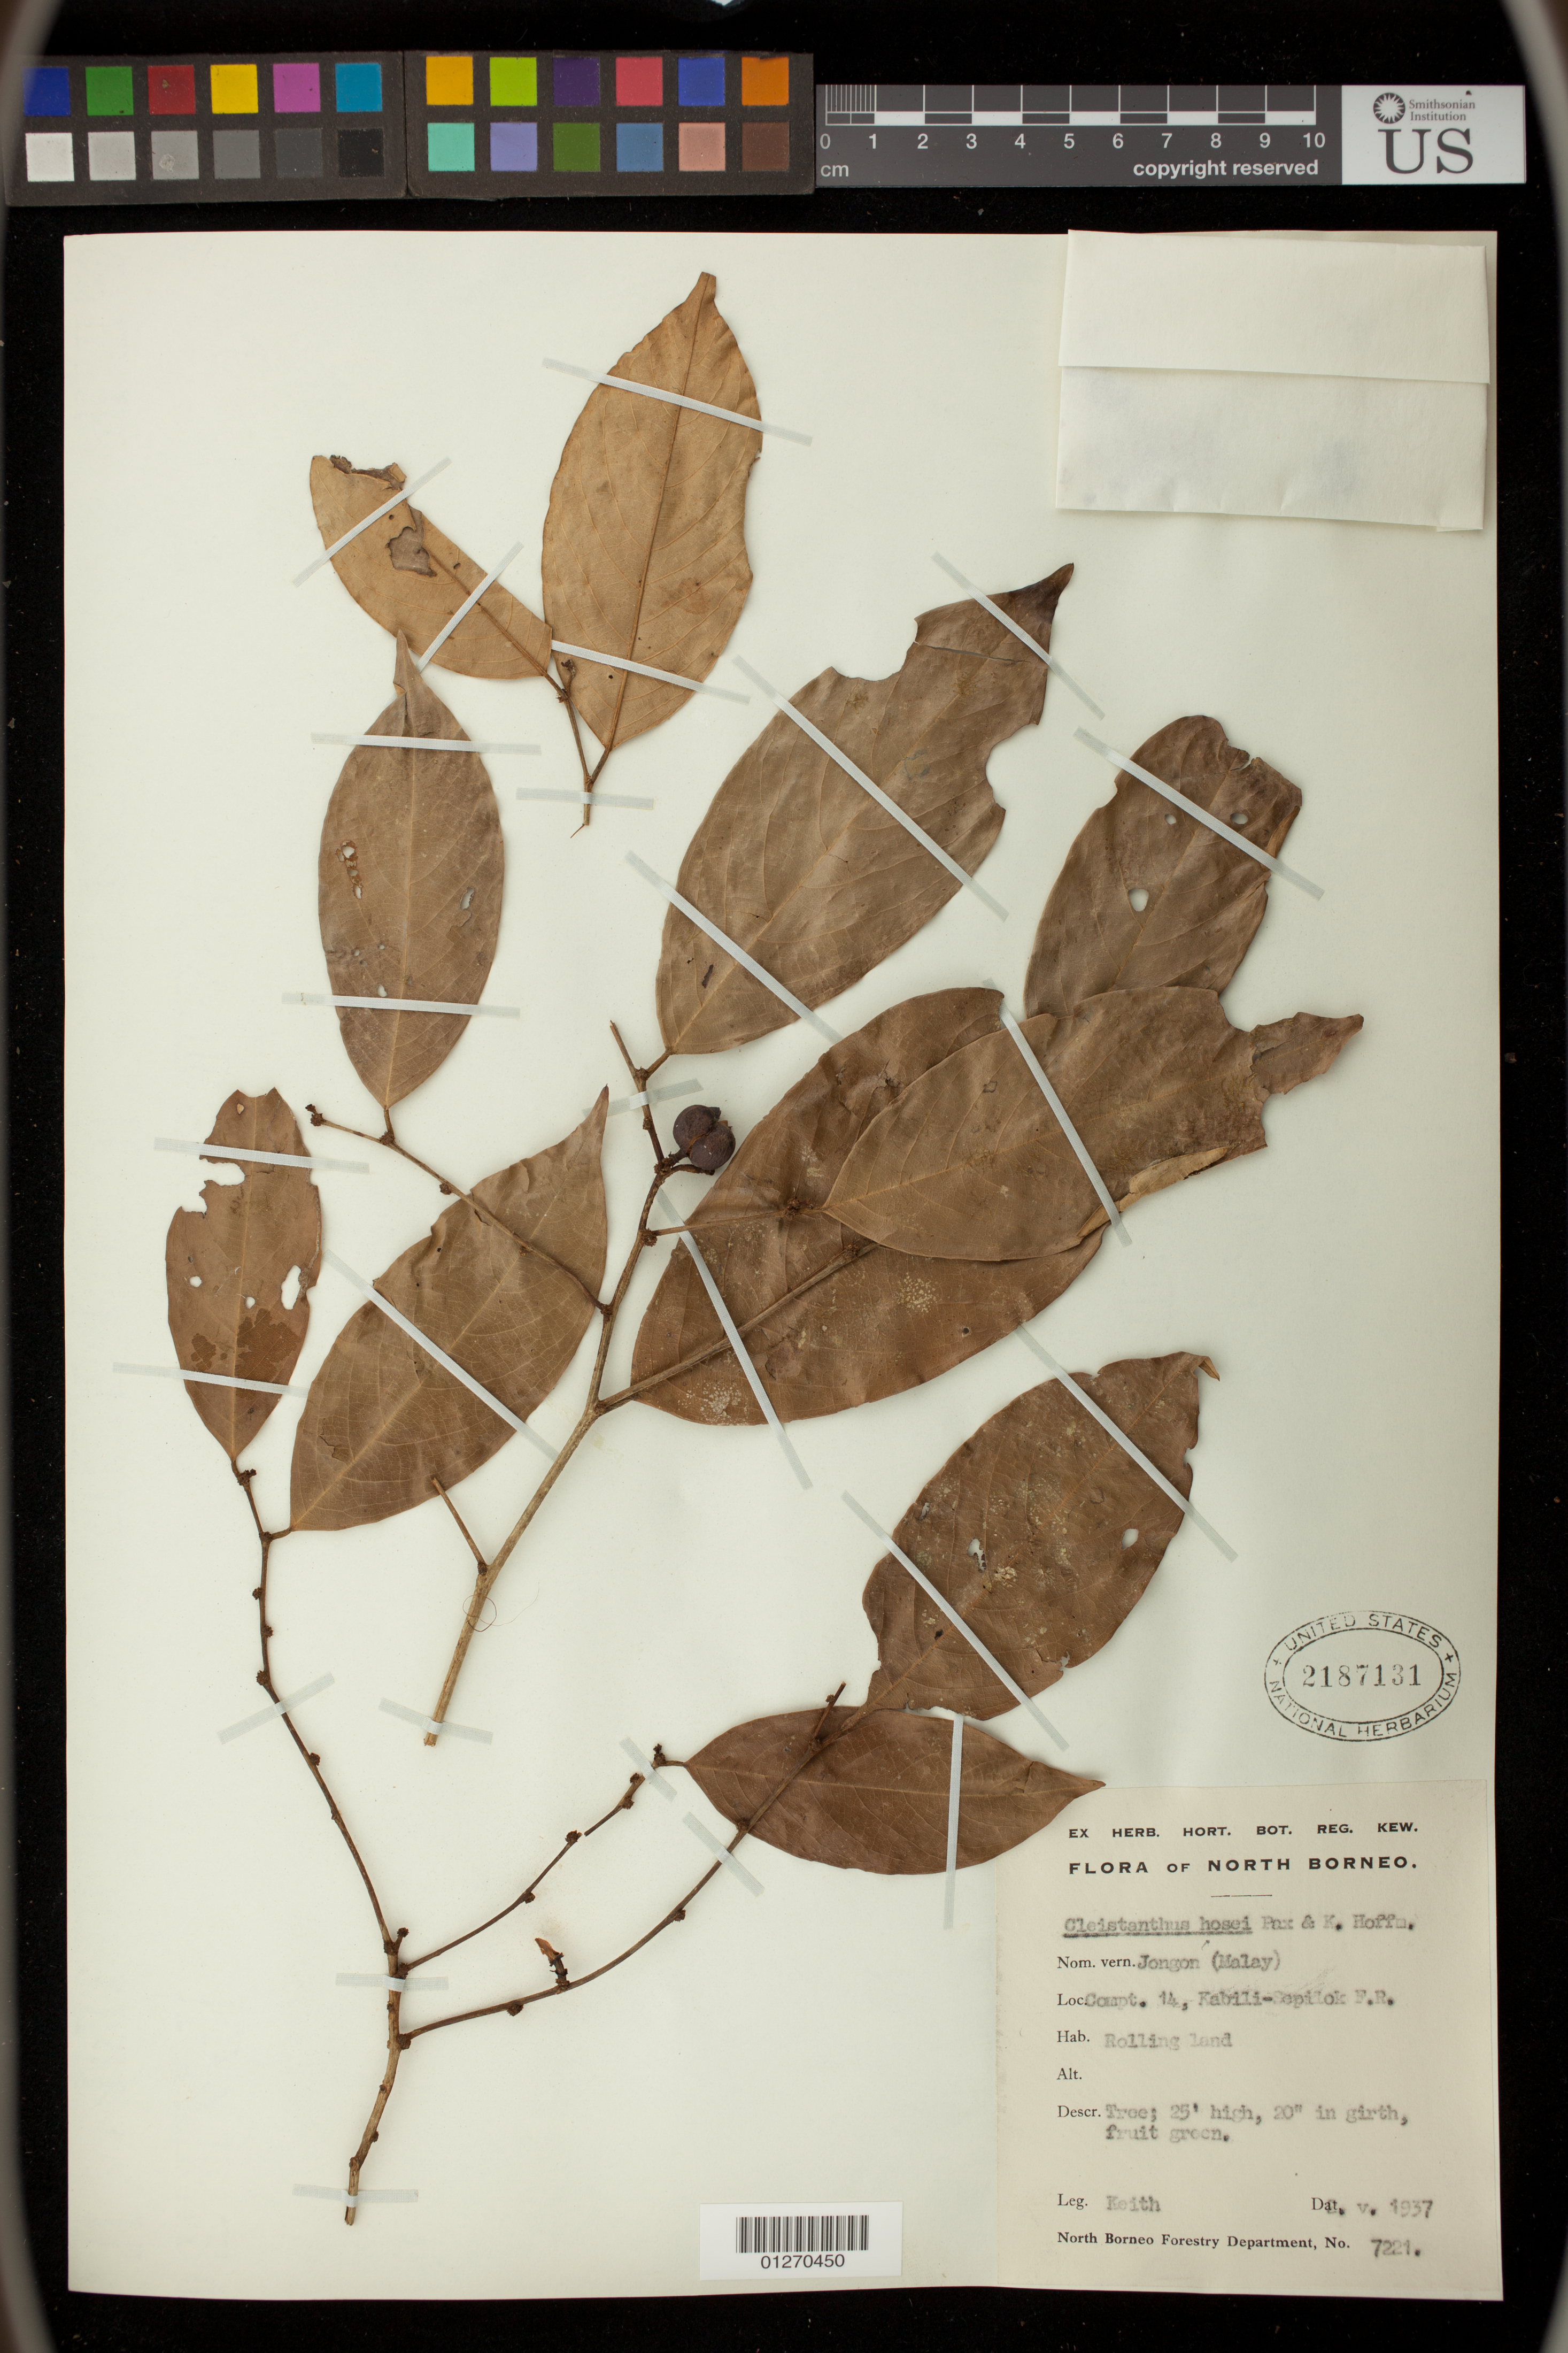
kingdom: Plantae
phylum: Tracheophyta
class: Magnoliopsida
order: Malpighiales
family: Phyllanthaceae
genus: Cleistanthus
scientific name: Cleistanthus hosei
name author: Pax & K. Hoffm.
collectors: -. Keith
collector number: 7221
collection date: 1937-05-02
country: Malaysia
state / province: Sabah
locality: North Borneo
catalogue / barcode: US 2187131